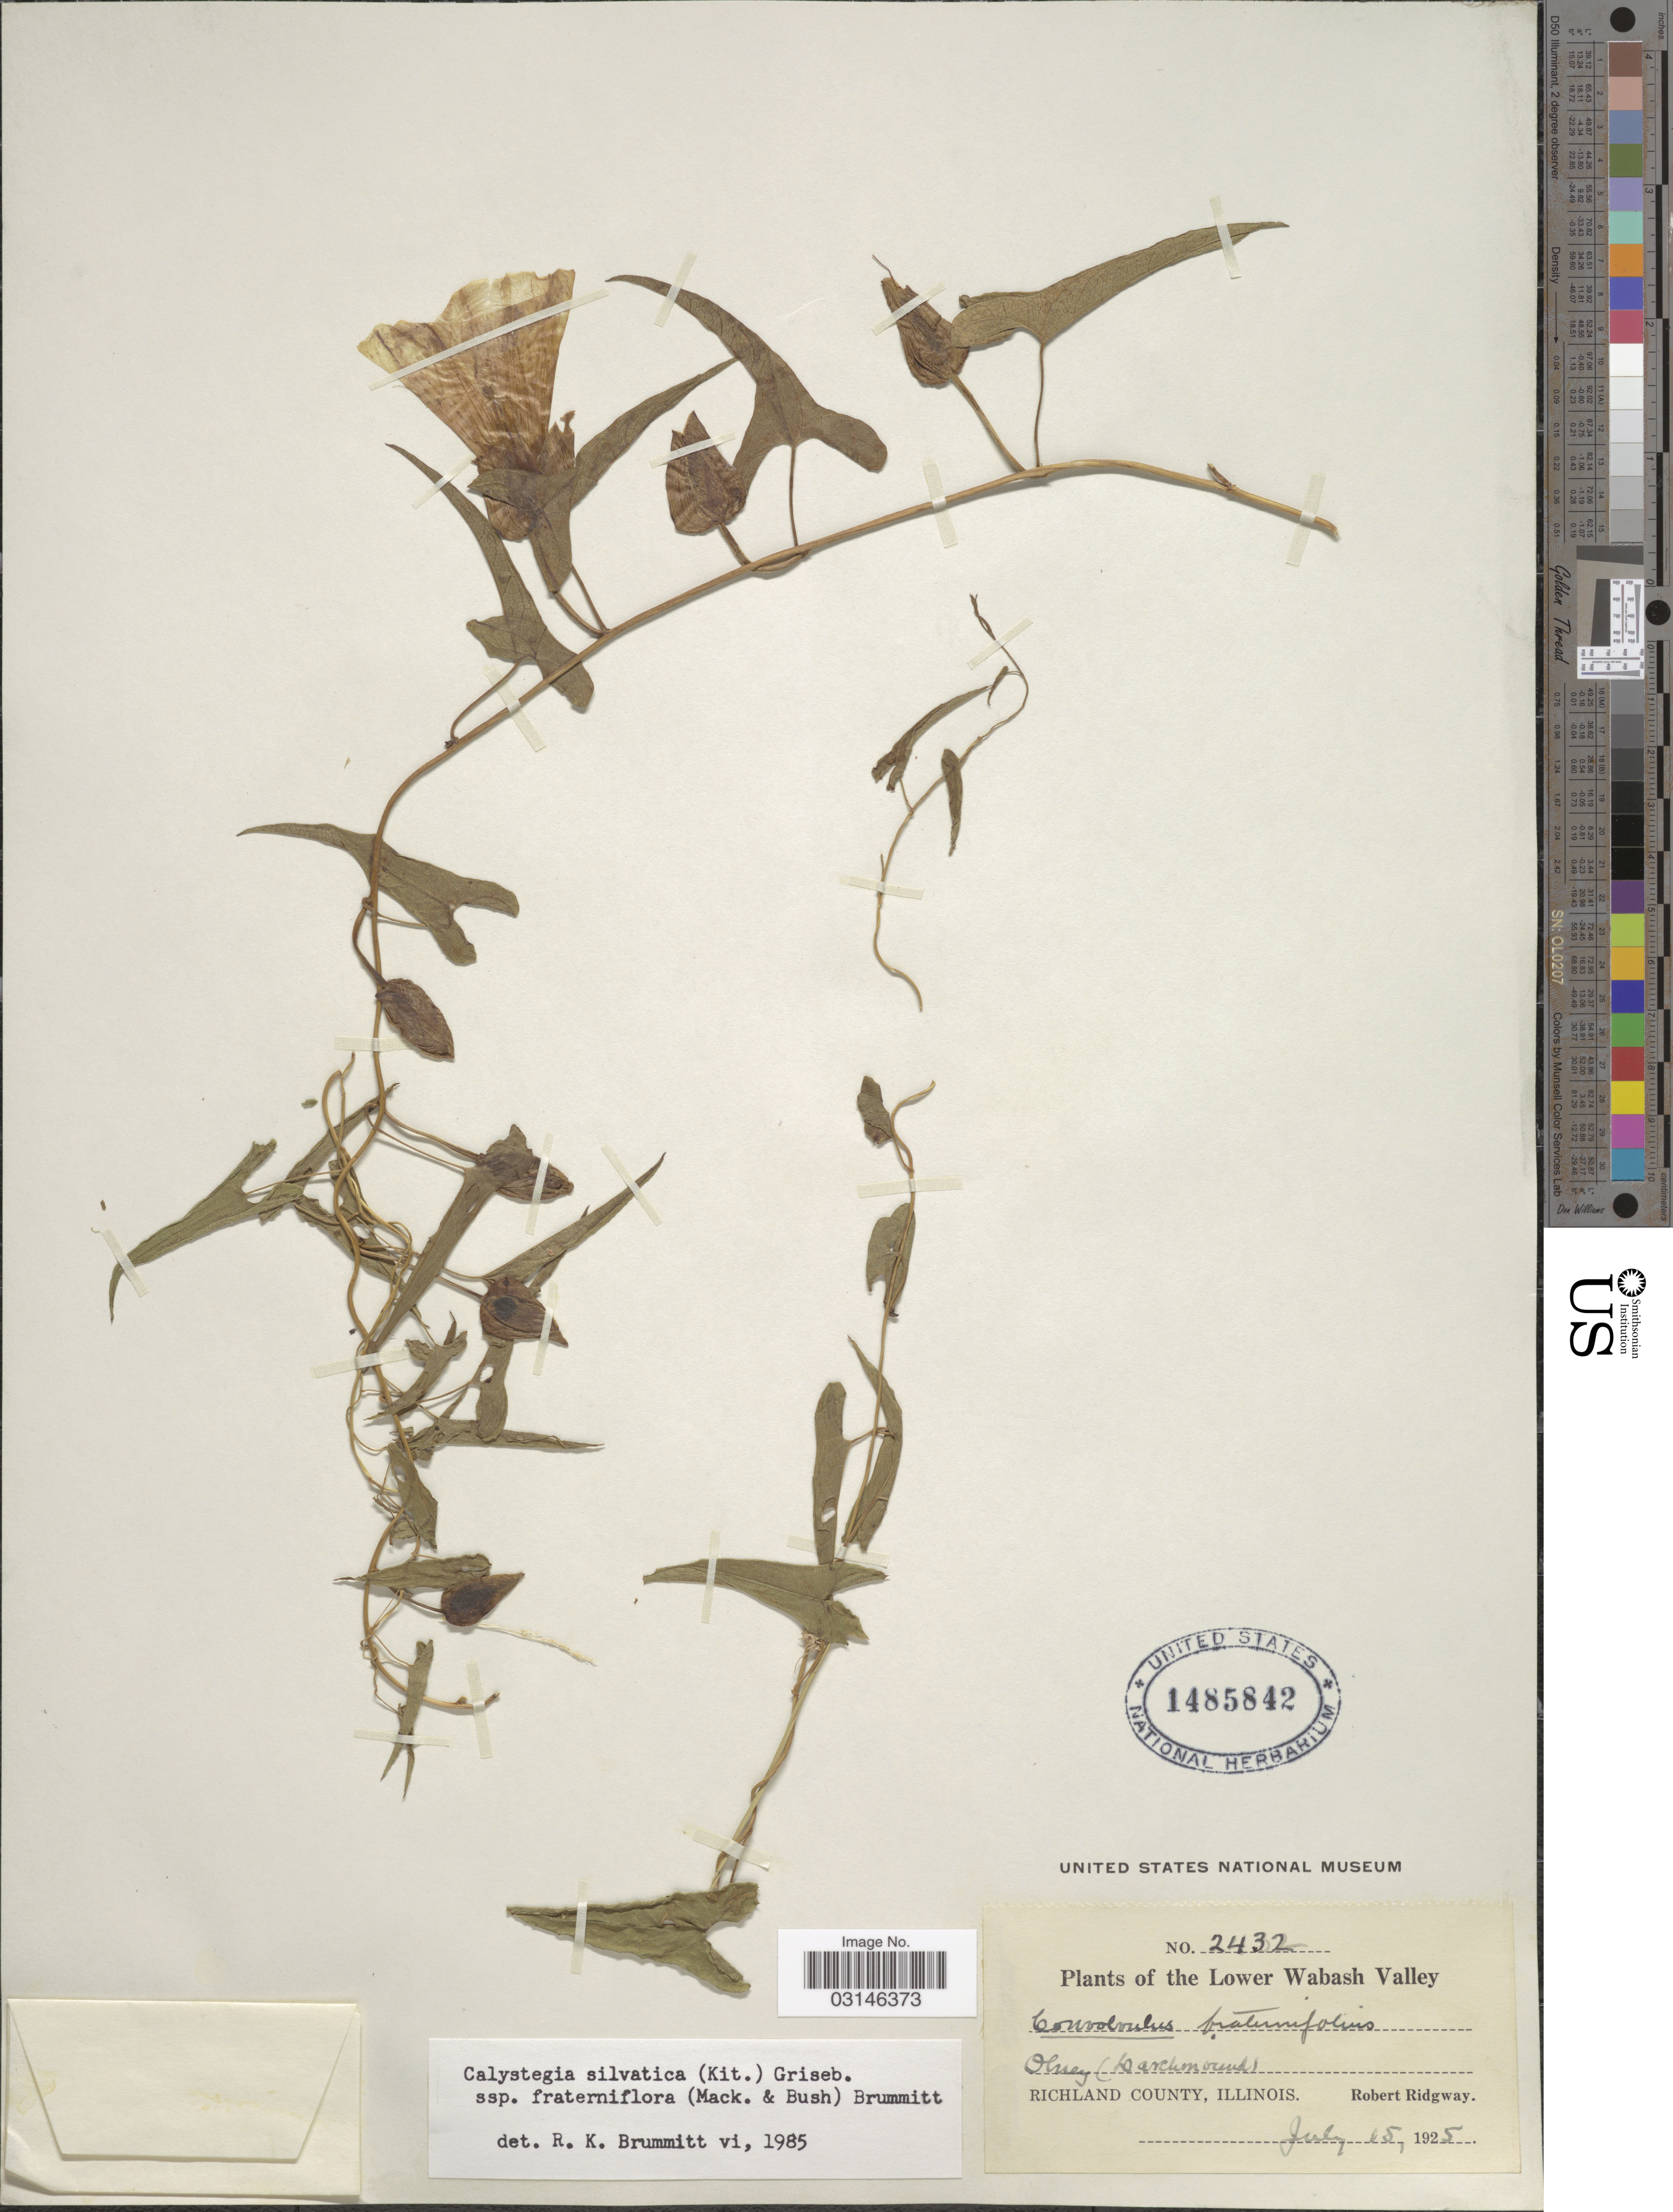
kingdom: Plantae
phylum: Tracheophyta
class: Magnoliopsida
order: Solanales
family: Convolvulaceae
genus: Calystegia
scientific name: Calystegia silvatica subsp. fraterniflora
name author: (Mack. & Bush) Brummitt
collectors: R. Ridgway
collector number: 2432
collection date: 1925-07-15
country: United States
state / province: Illinois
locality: The Lower Wabash Valley, Richland County.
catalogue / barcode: US 1485842